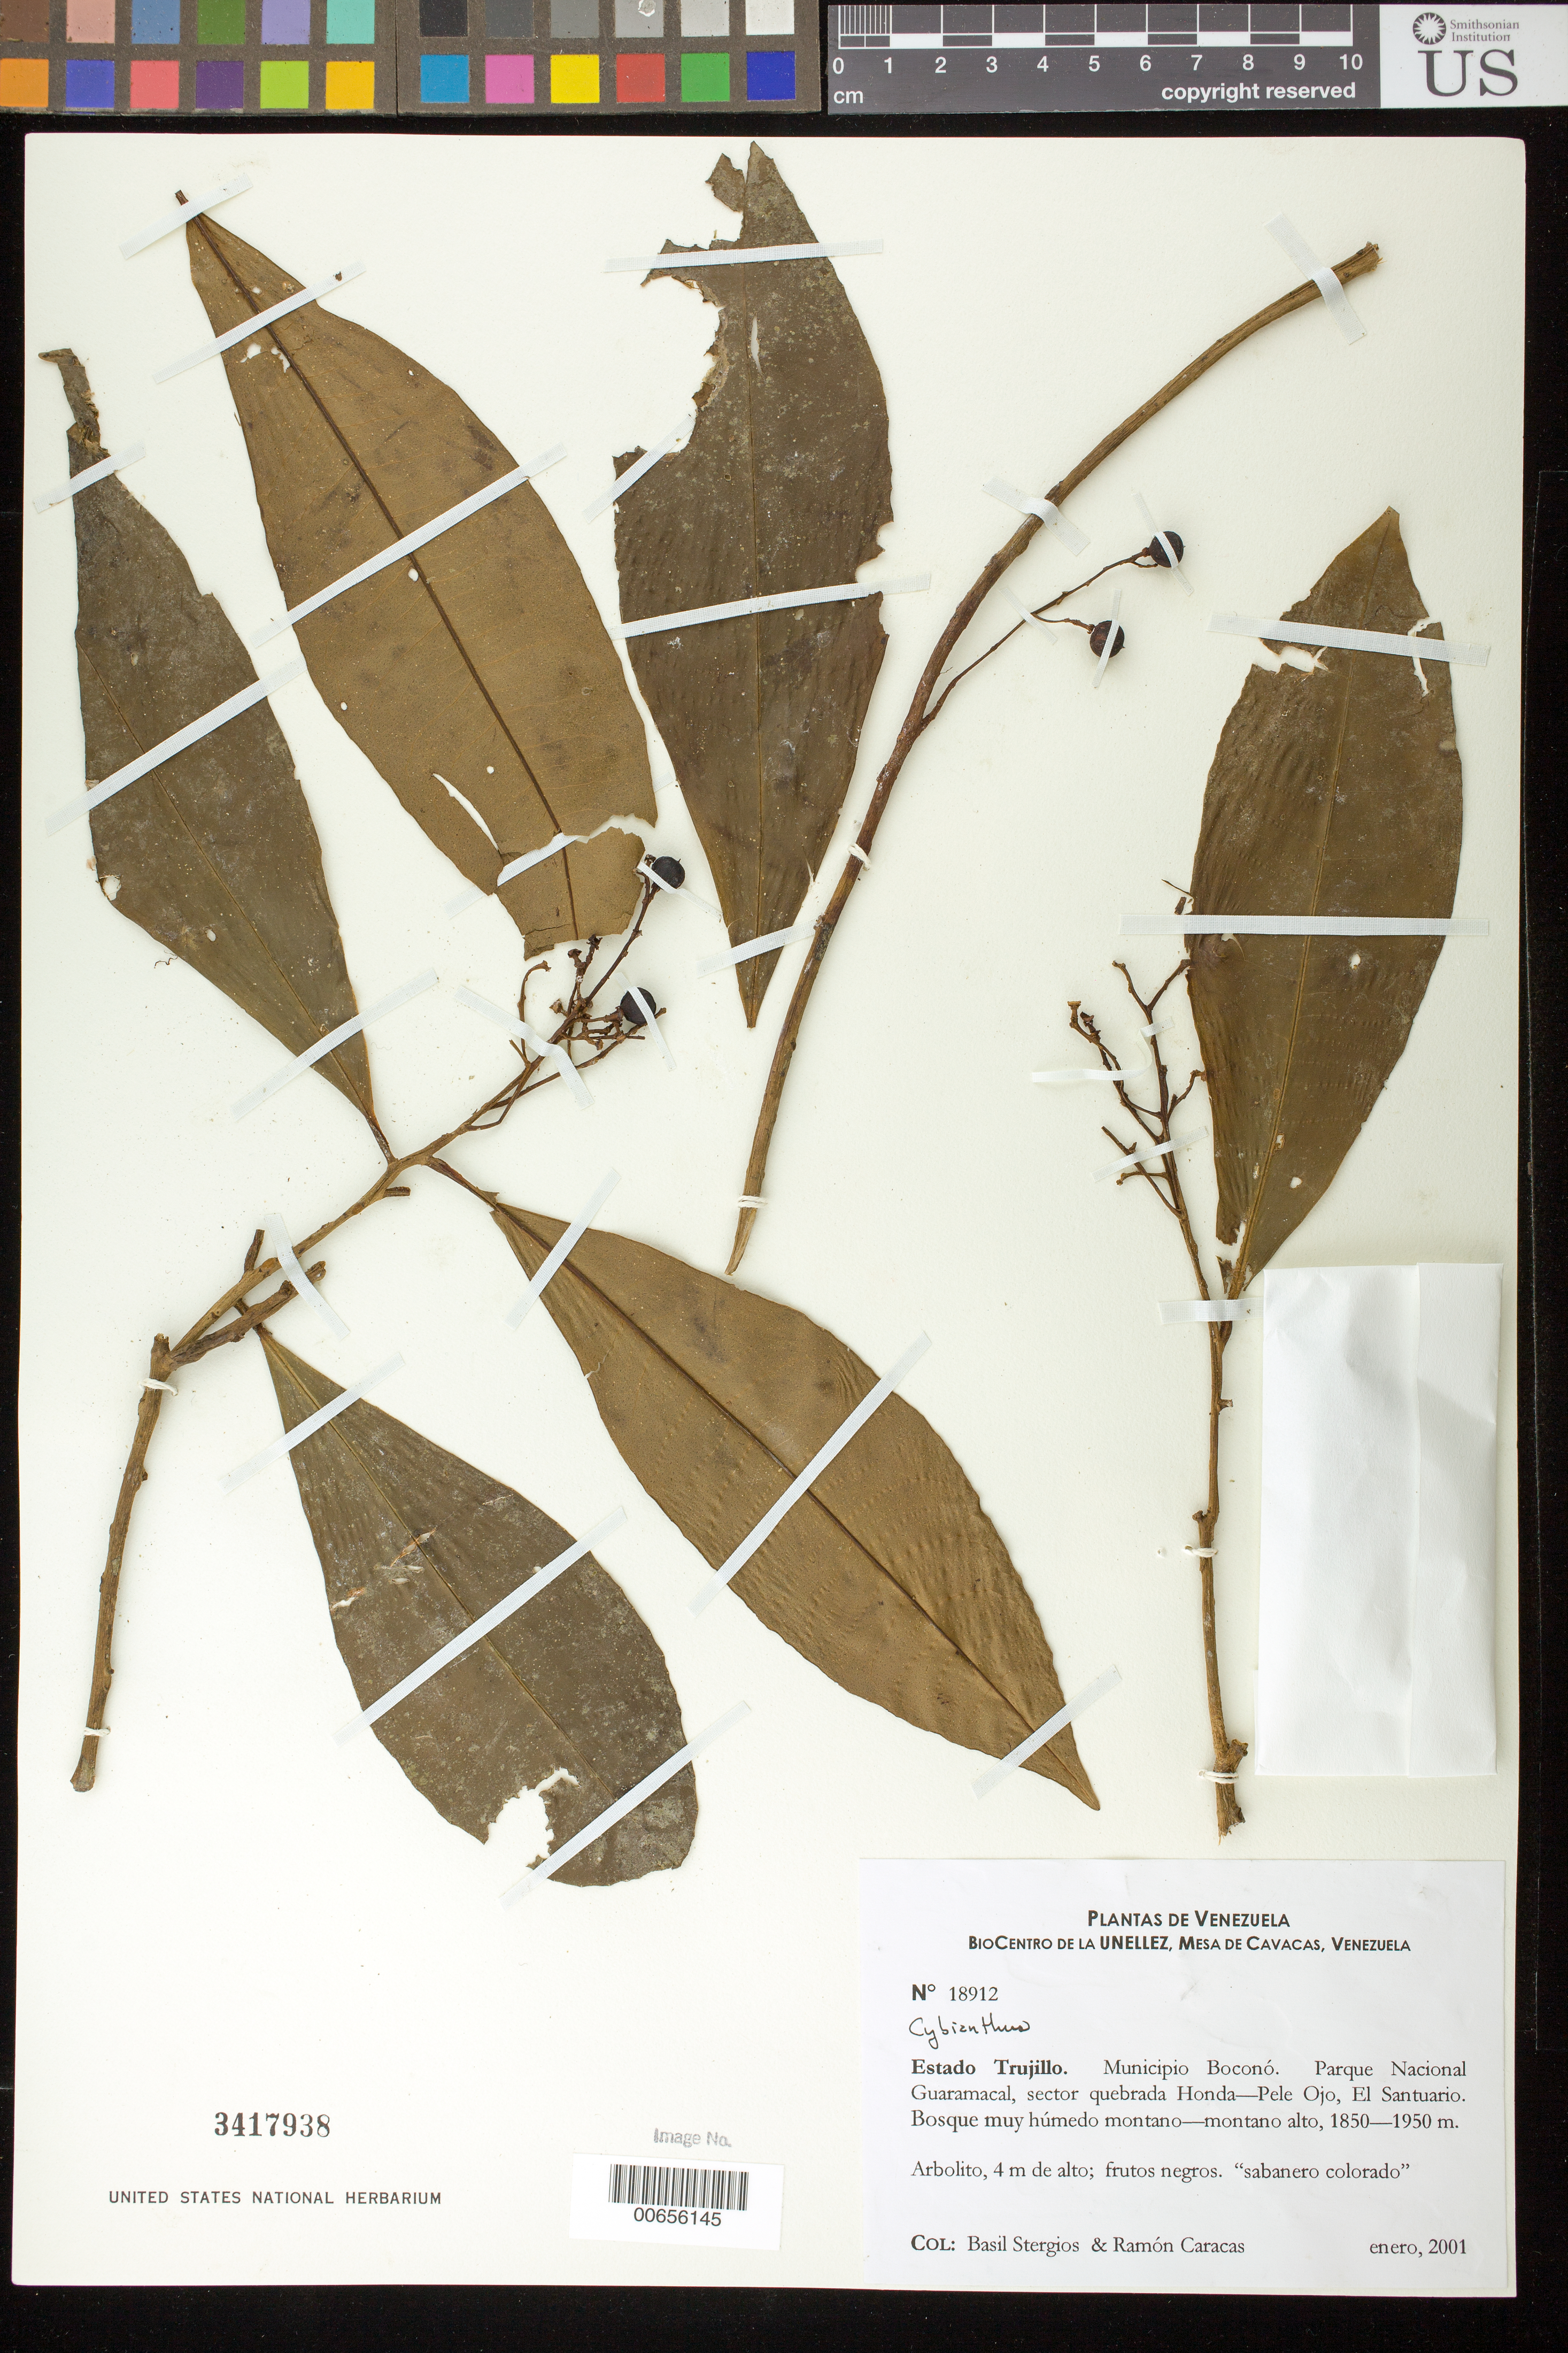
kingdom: Plantae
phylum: Tracheophyta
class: Magnoliopsida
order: Ericales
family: Primulaceae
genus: Cybianthus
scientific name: Cybianthus sp.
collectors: B. G. Stergios & R. Caracas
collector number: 18912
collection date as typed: Jan 2001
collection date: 2001-01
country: Venezuela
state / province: Trujillo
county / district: Boconó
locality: Parque Nacional Guaramacal, sector quebrada Honda-Pele Ojo, El Santuario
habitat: Bosque muy húmedo montano-montano alto.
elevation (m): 1850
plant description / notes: Common name: Sabanero colorado; FTG, PORT, US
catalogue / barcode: US 3417938